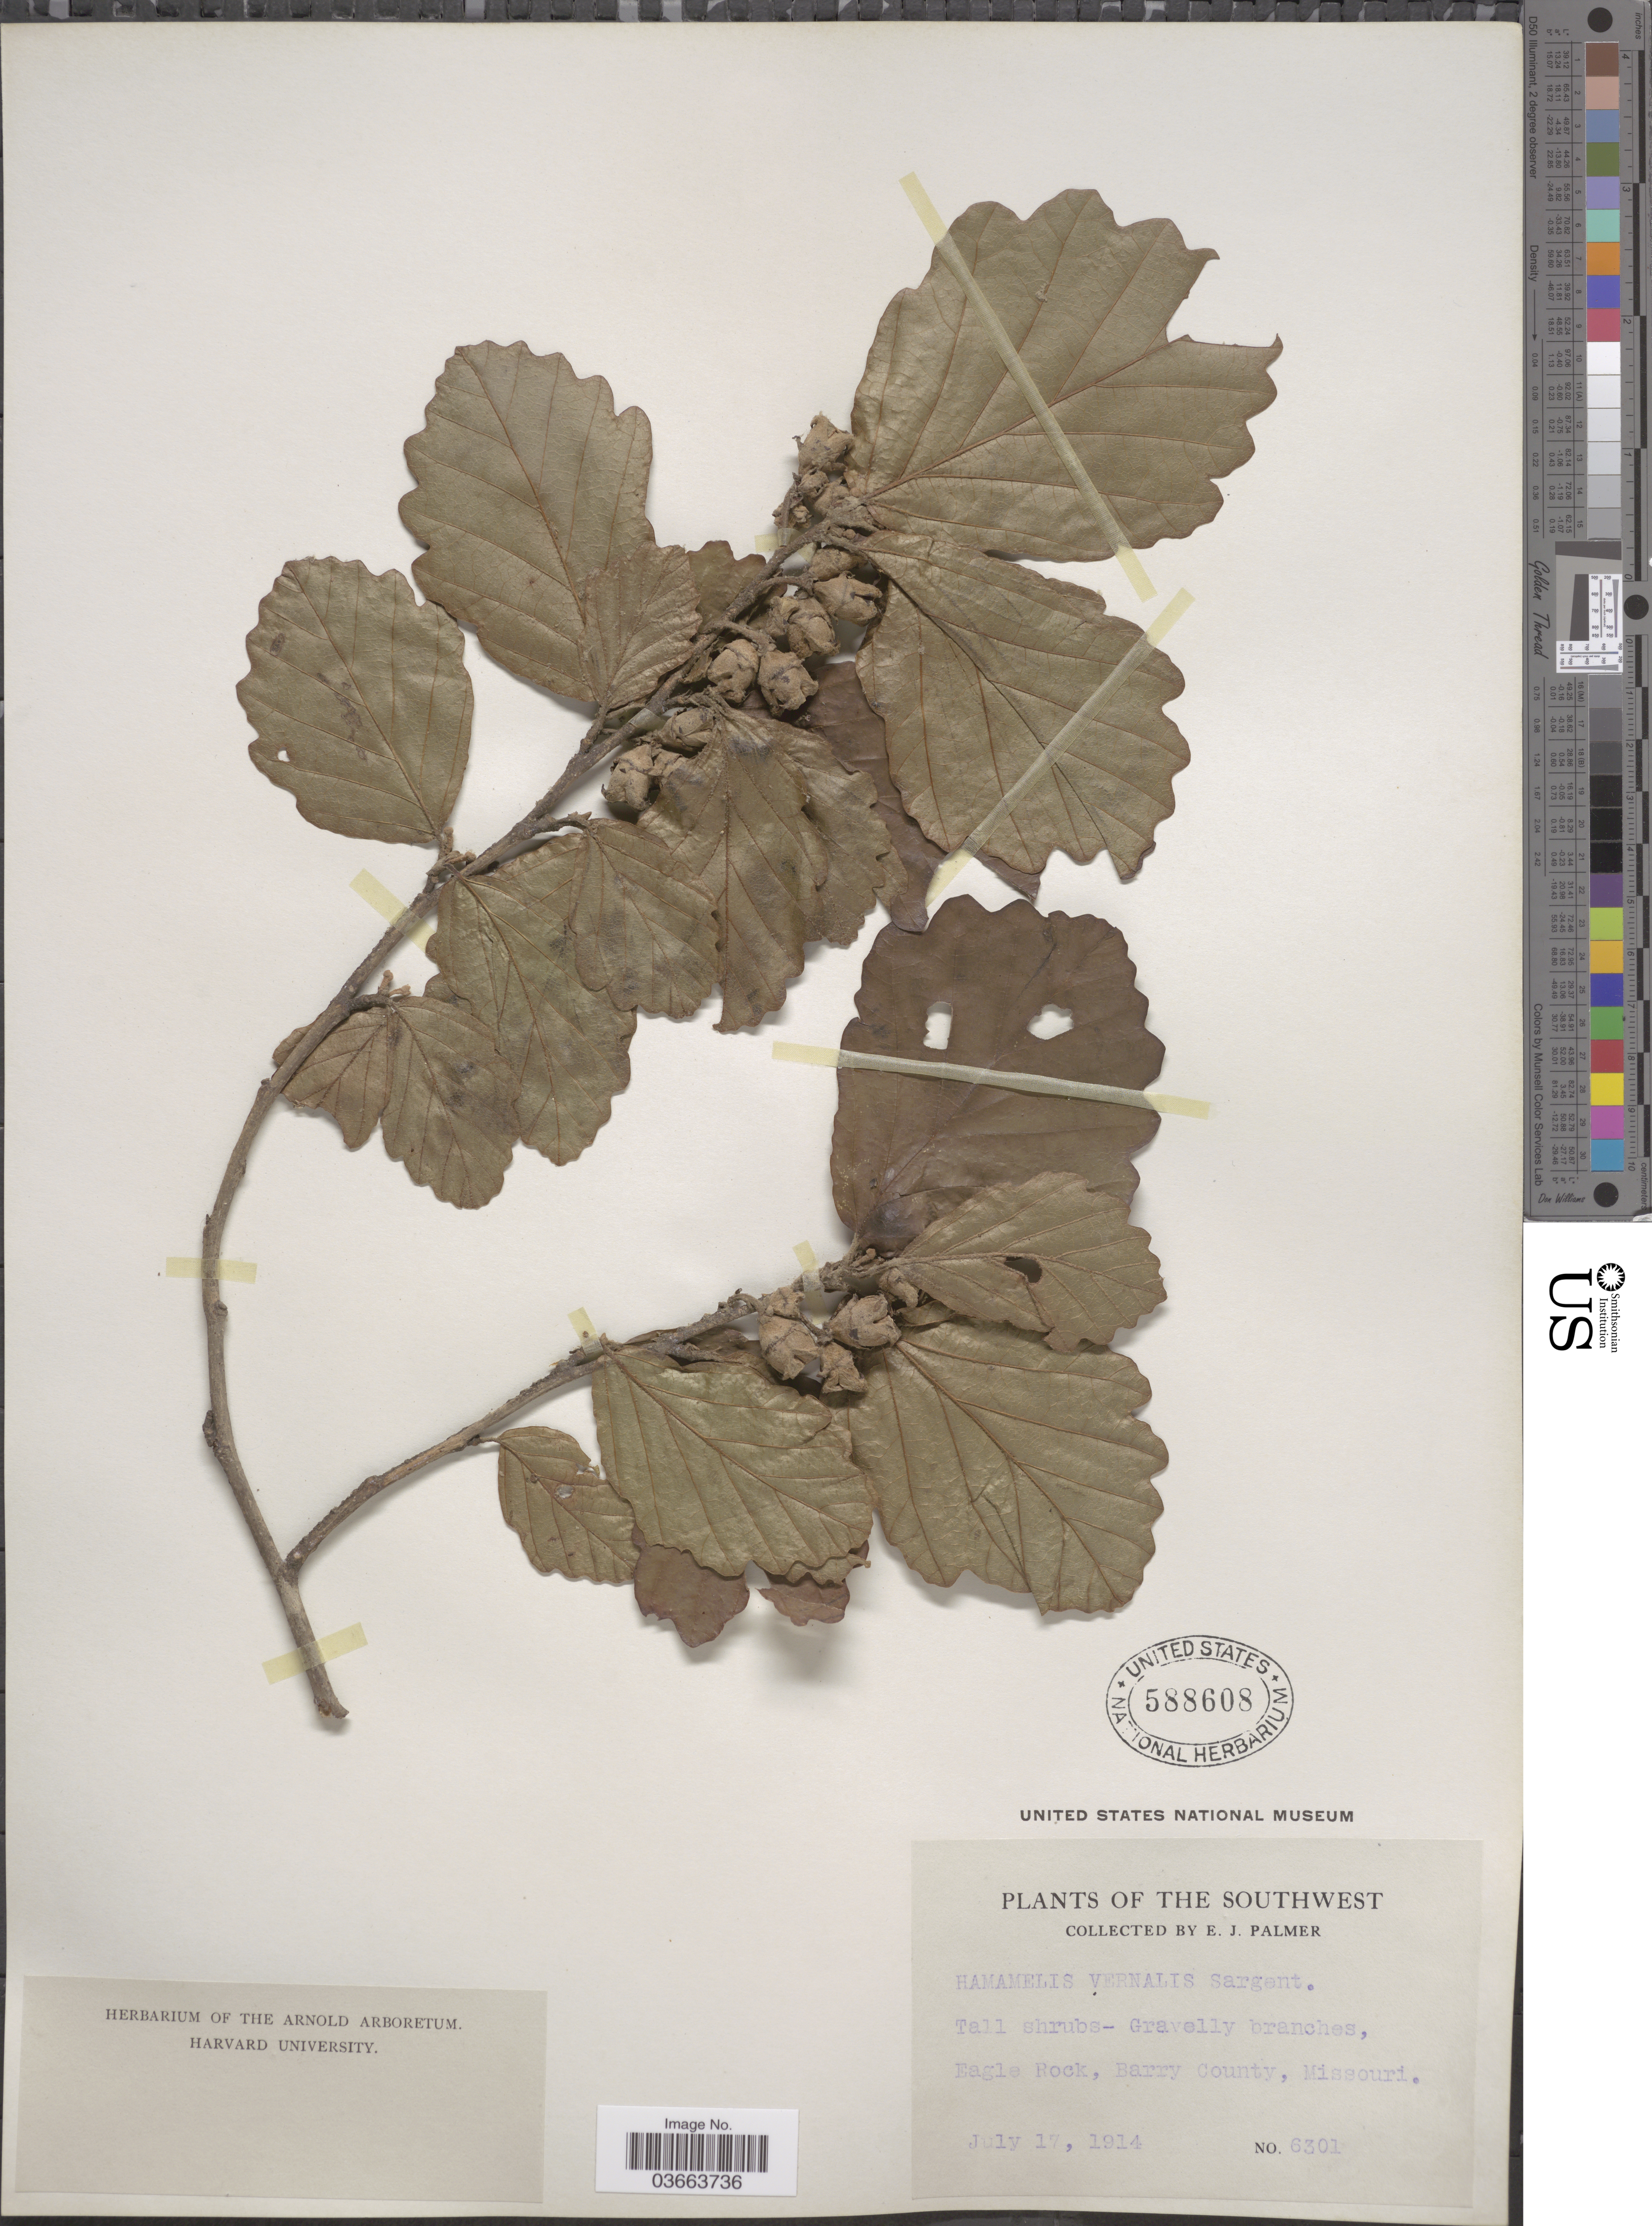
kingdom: Plantae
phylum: Tracheophyta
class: Magnoliopsida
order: Saxifragales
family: Hamamelidaceae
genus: Hamamelis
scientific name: Hamamelis vernalis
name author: Sarg.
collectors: E. J. Palmer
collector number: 6301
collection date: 1914-07-17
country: United States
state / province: Missouri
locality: Southwest. Eagle Rock, Barry County.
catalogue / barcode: US 588608